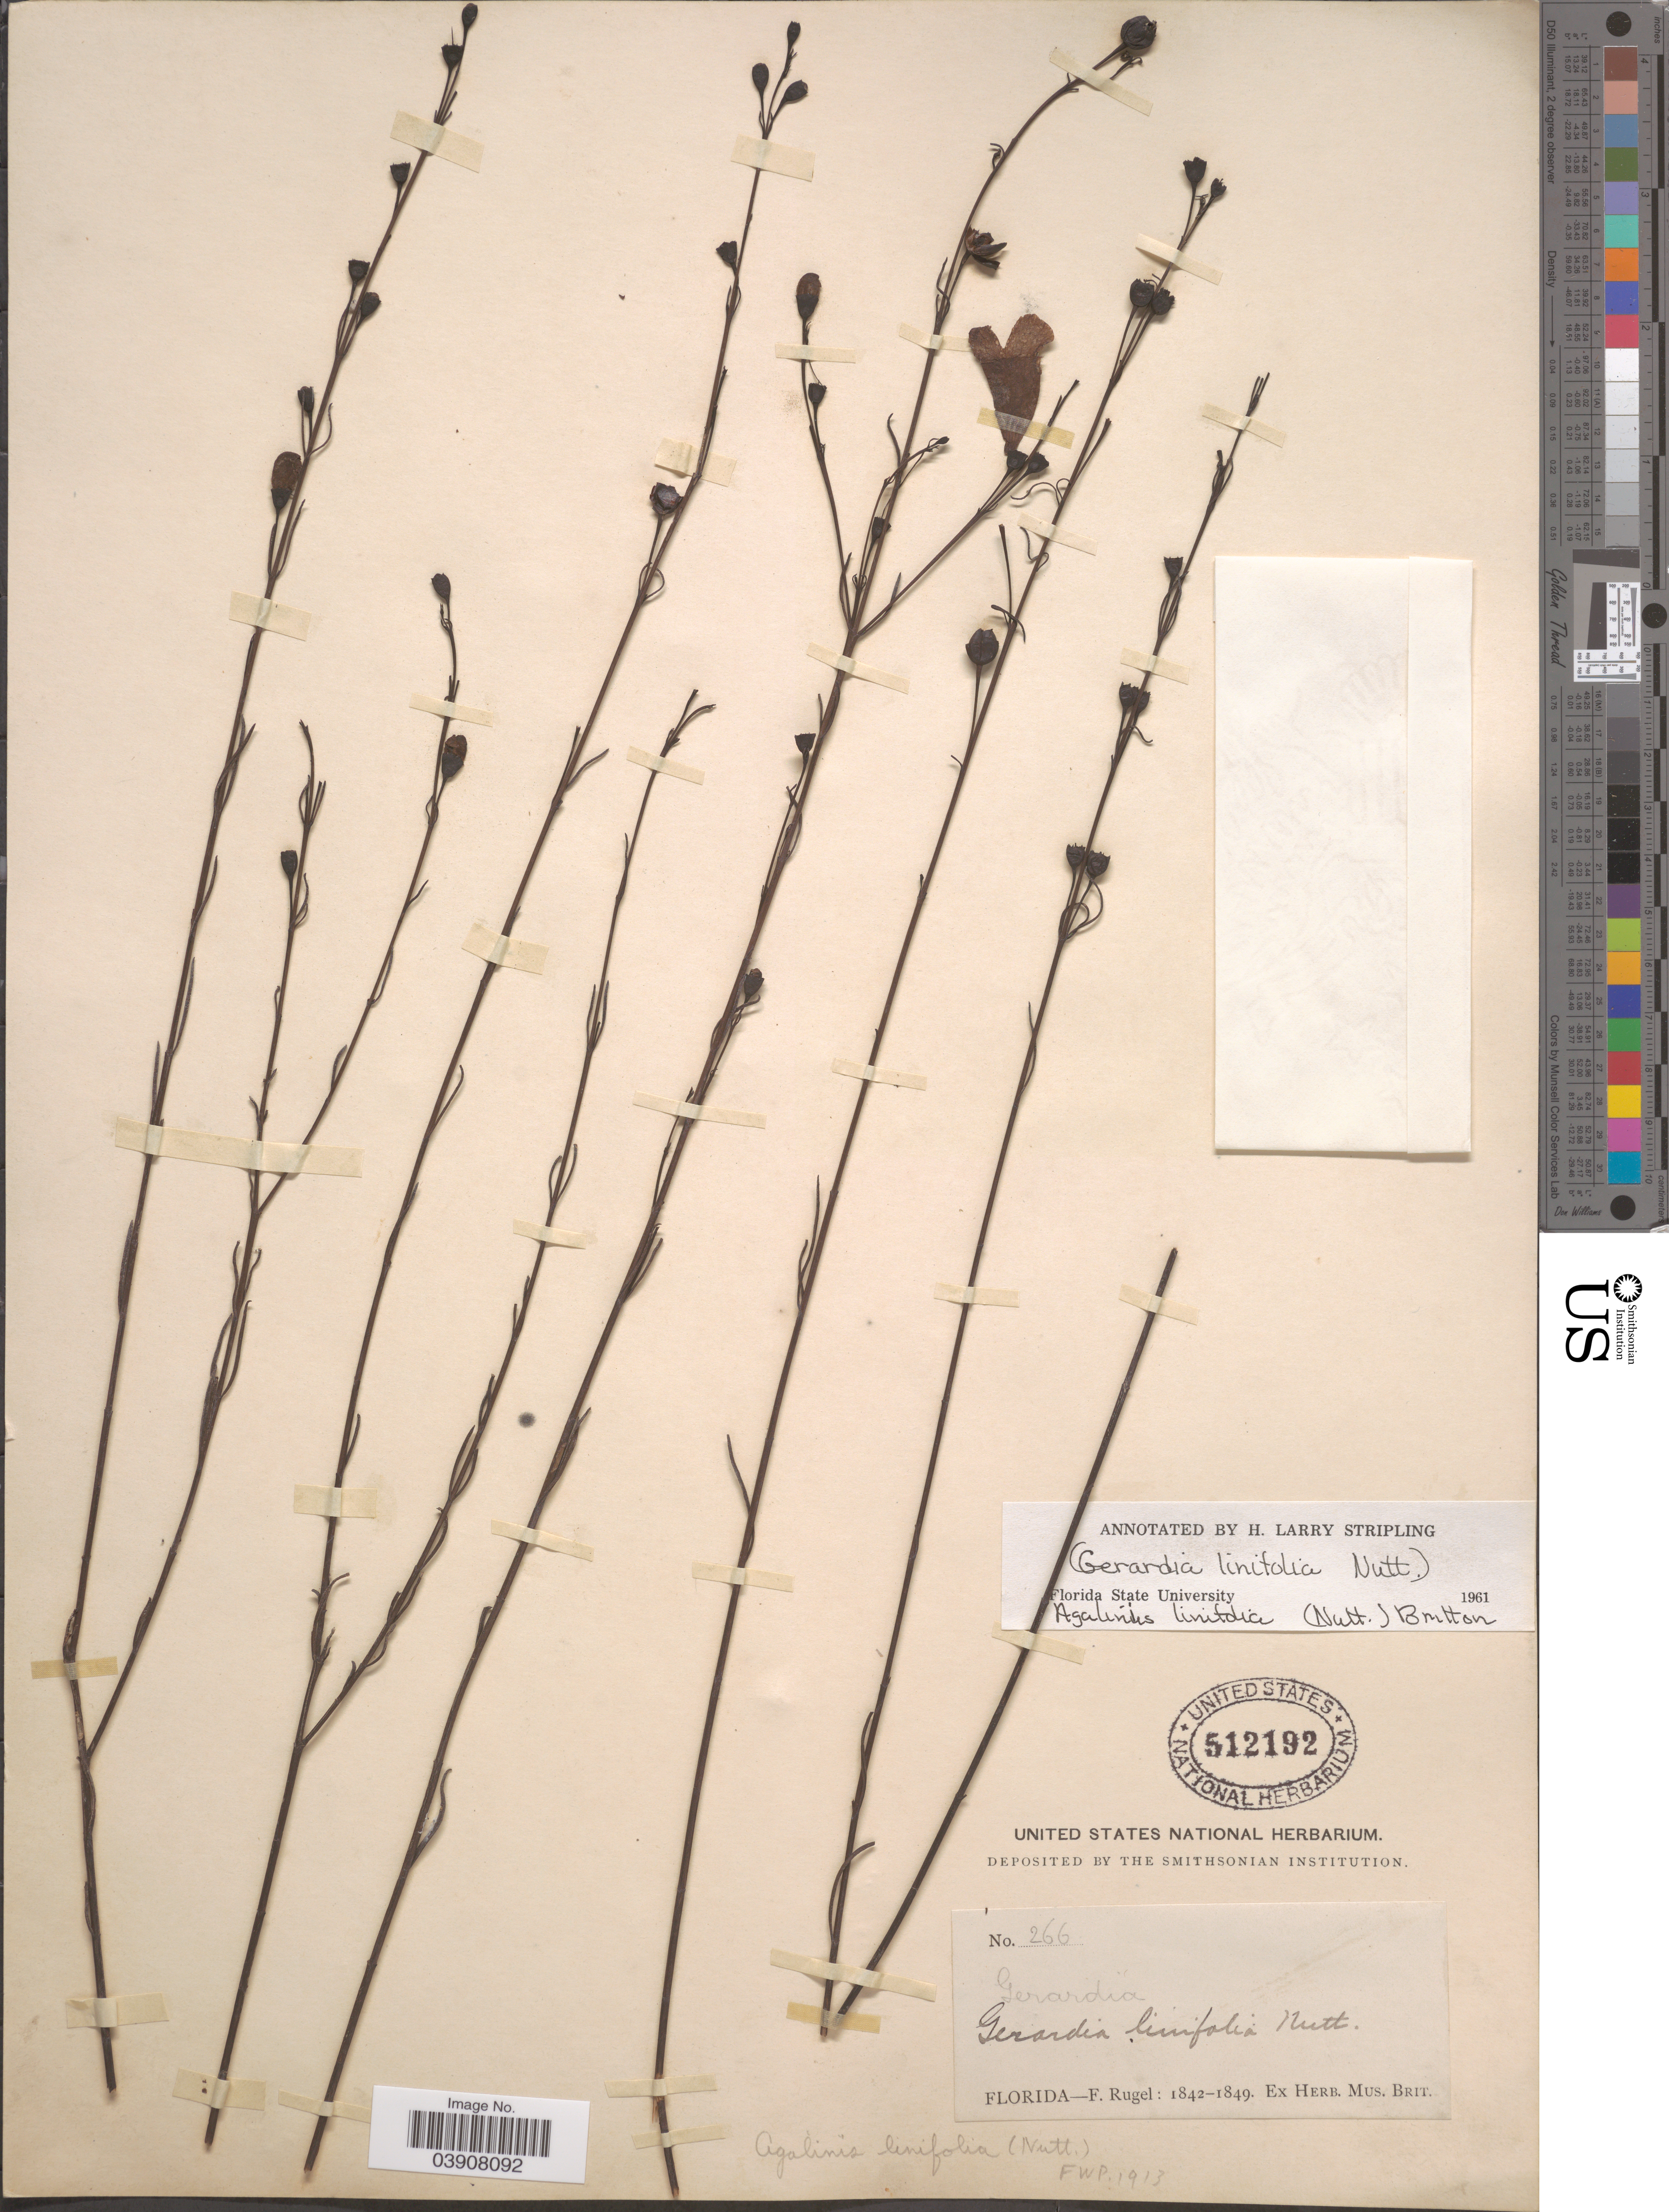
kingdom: Plantae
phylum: Tracheophyta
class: Magnoliopsida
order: Lamiales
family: Orobanchaceae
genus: Agalinis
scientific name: Agalinis linifolia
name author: (Nutt.) Britton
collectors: F. Rugel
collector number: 266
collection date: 1842/1849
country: United States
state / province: Florida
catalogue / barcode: US 512192